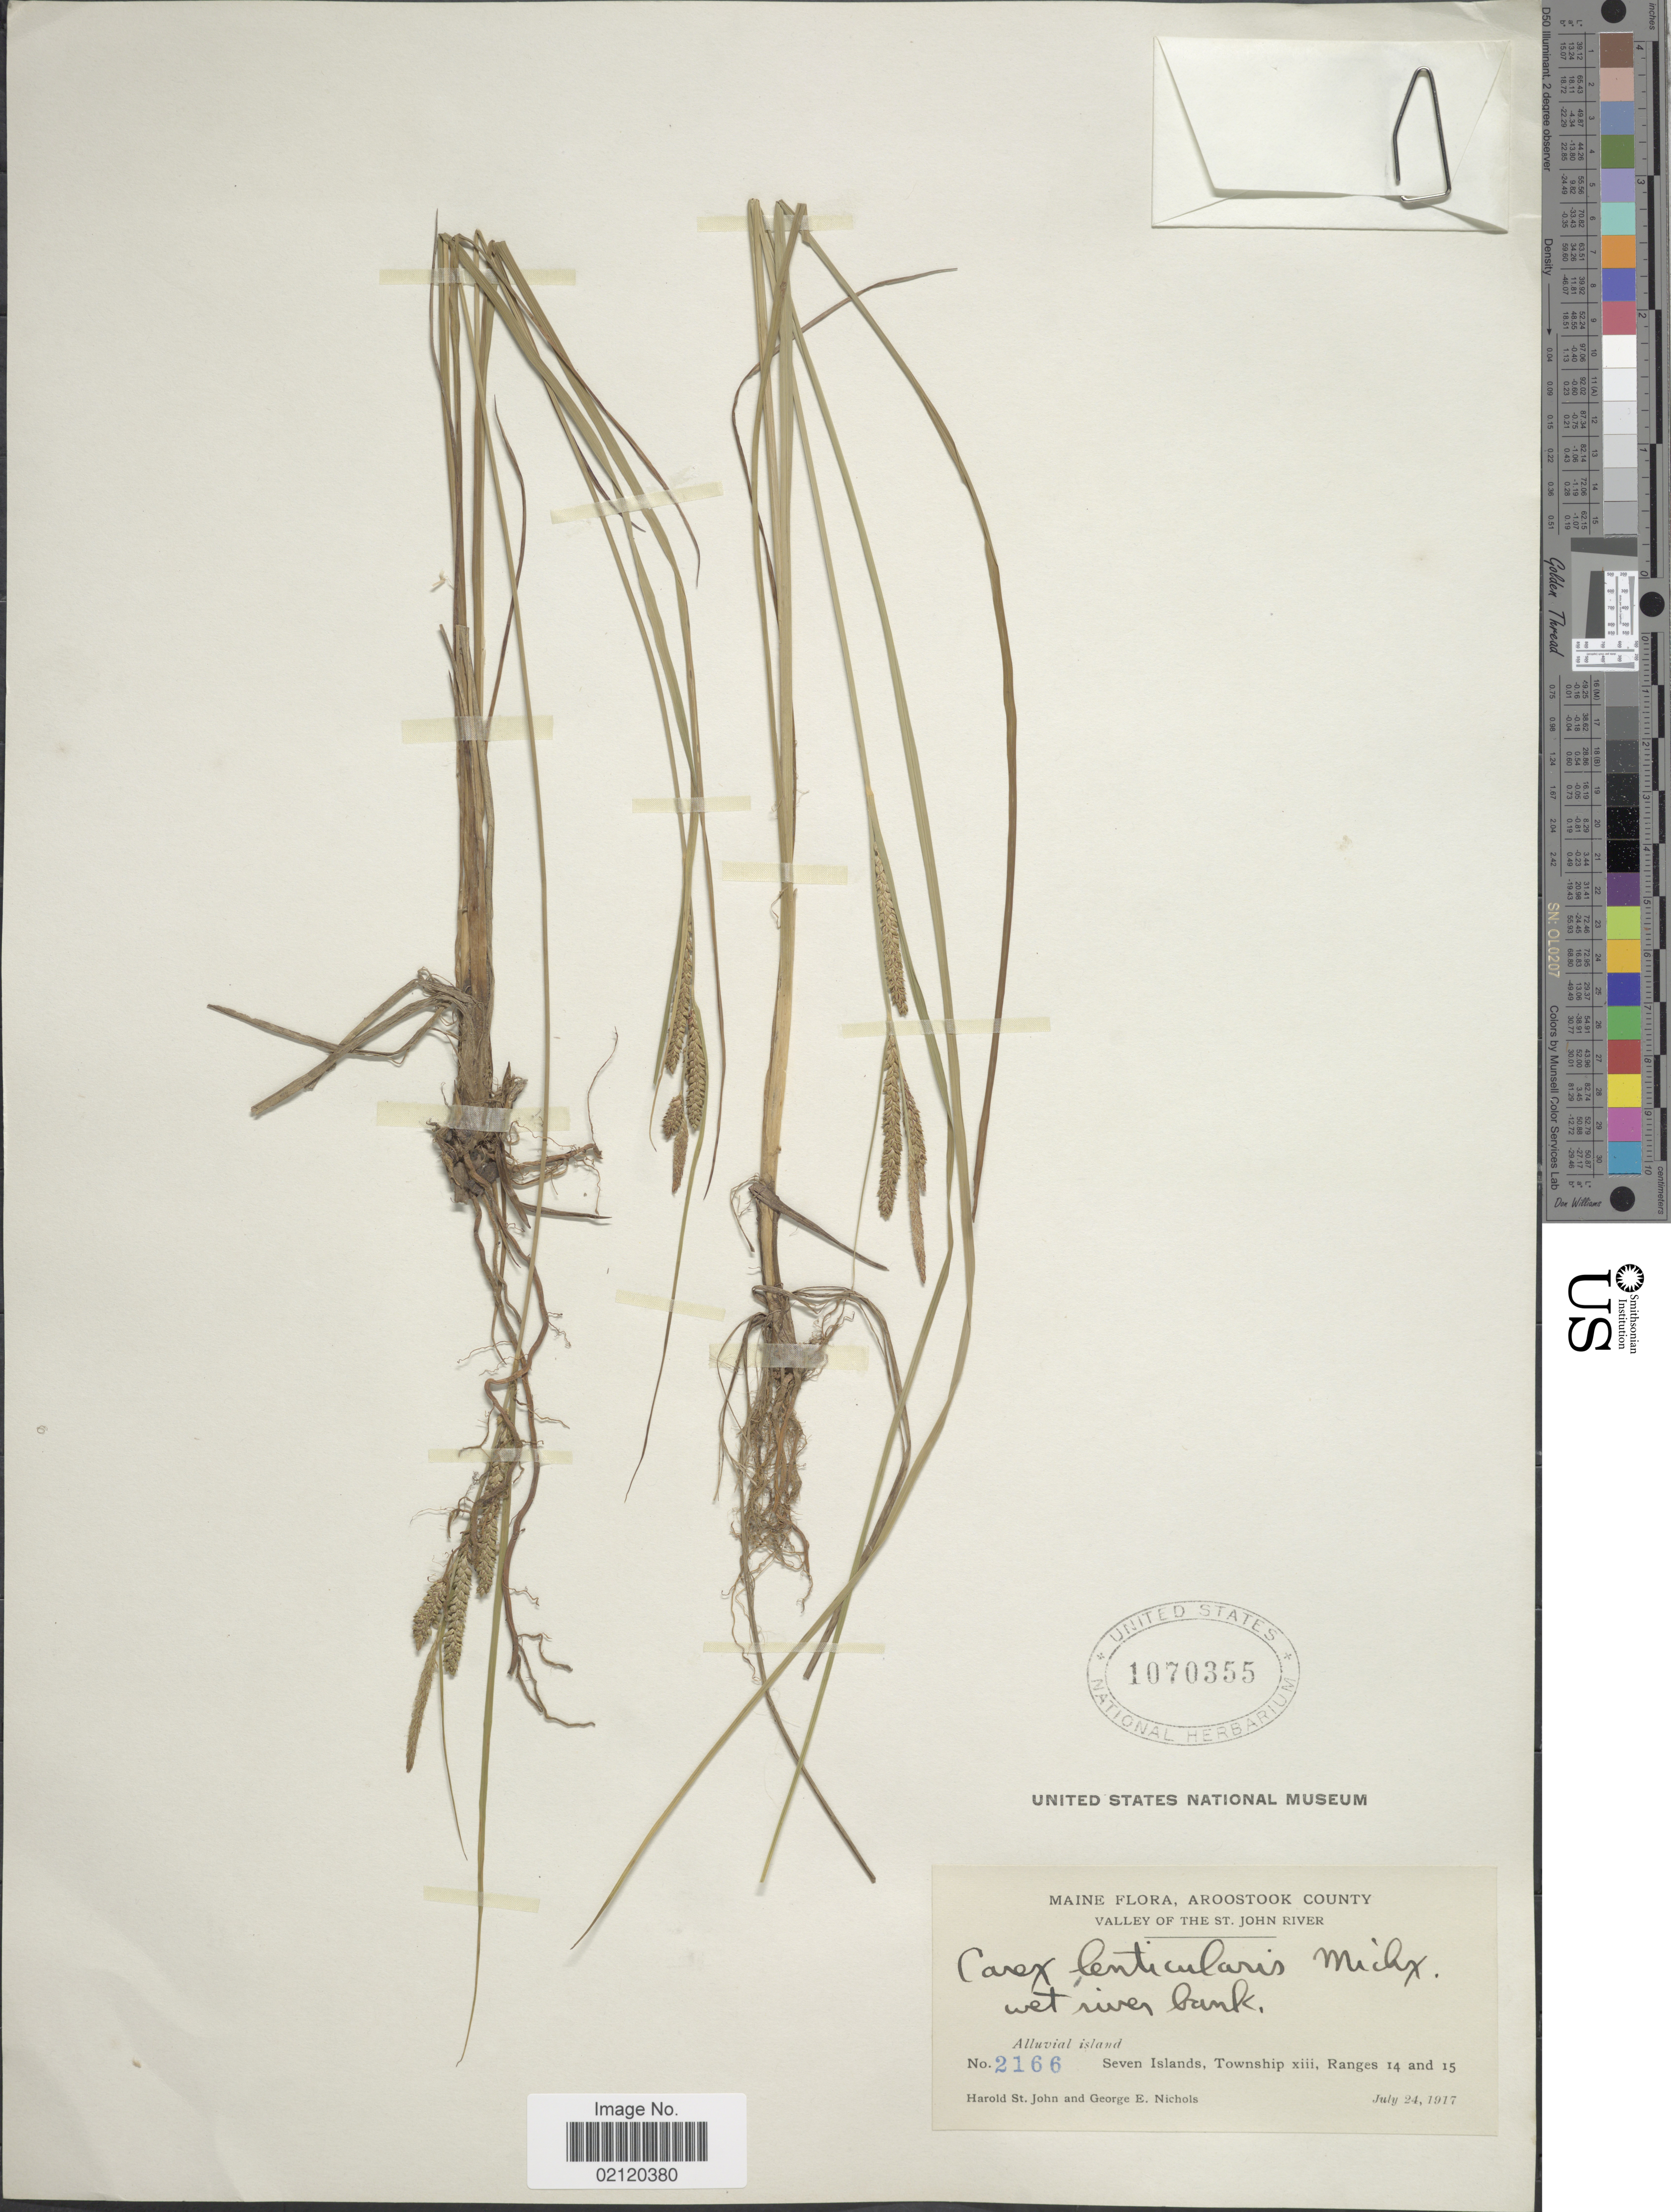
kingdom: Plantae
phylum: Tracheophyta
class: Liliopsida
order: Poales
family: Cyperaceae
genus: Carex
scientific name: Carex lenticularis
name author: Michx.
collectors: H. St. John & G. E. Nichols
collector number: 2166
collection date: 1917-07-24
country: United States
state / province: Maine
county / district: Aroostook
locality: Valley of the St. John River, Alluvial Island, Seven Islands, Township XIII, Ranges 14 and 15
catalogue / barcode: US 1070355